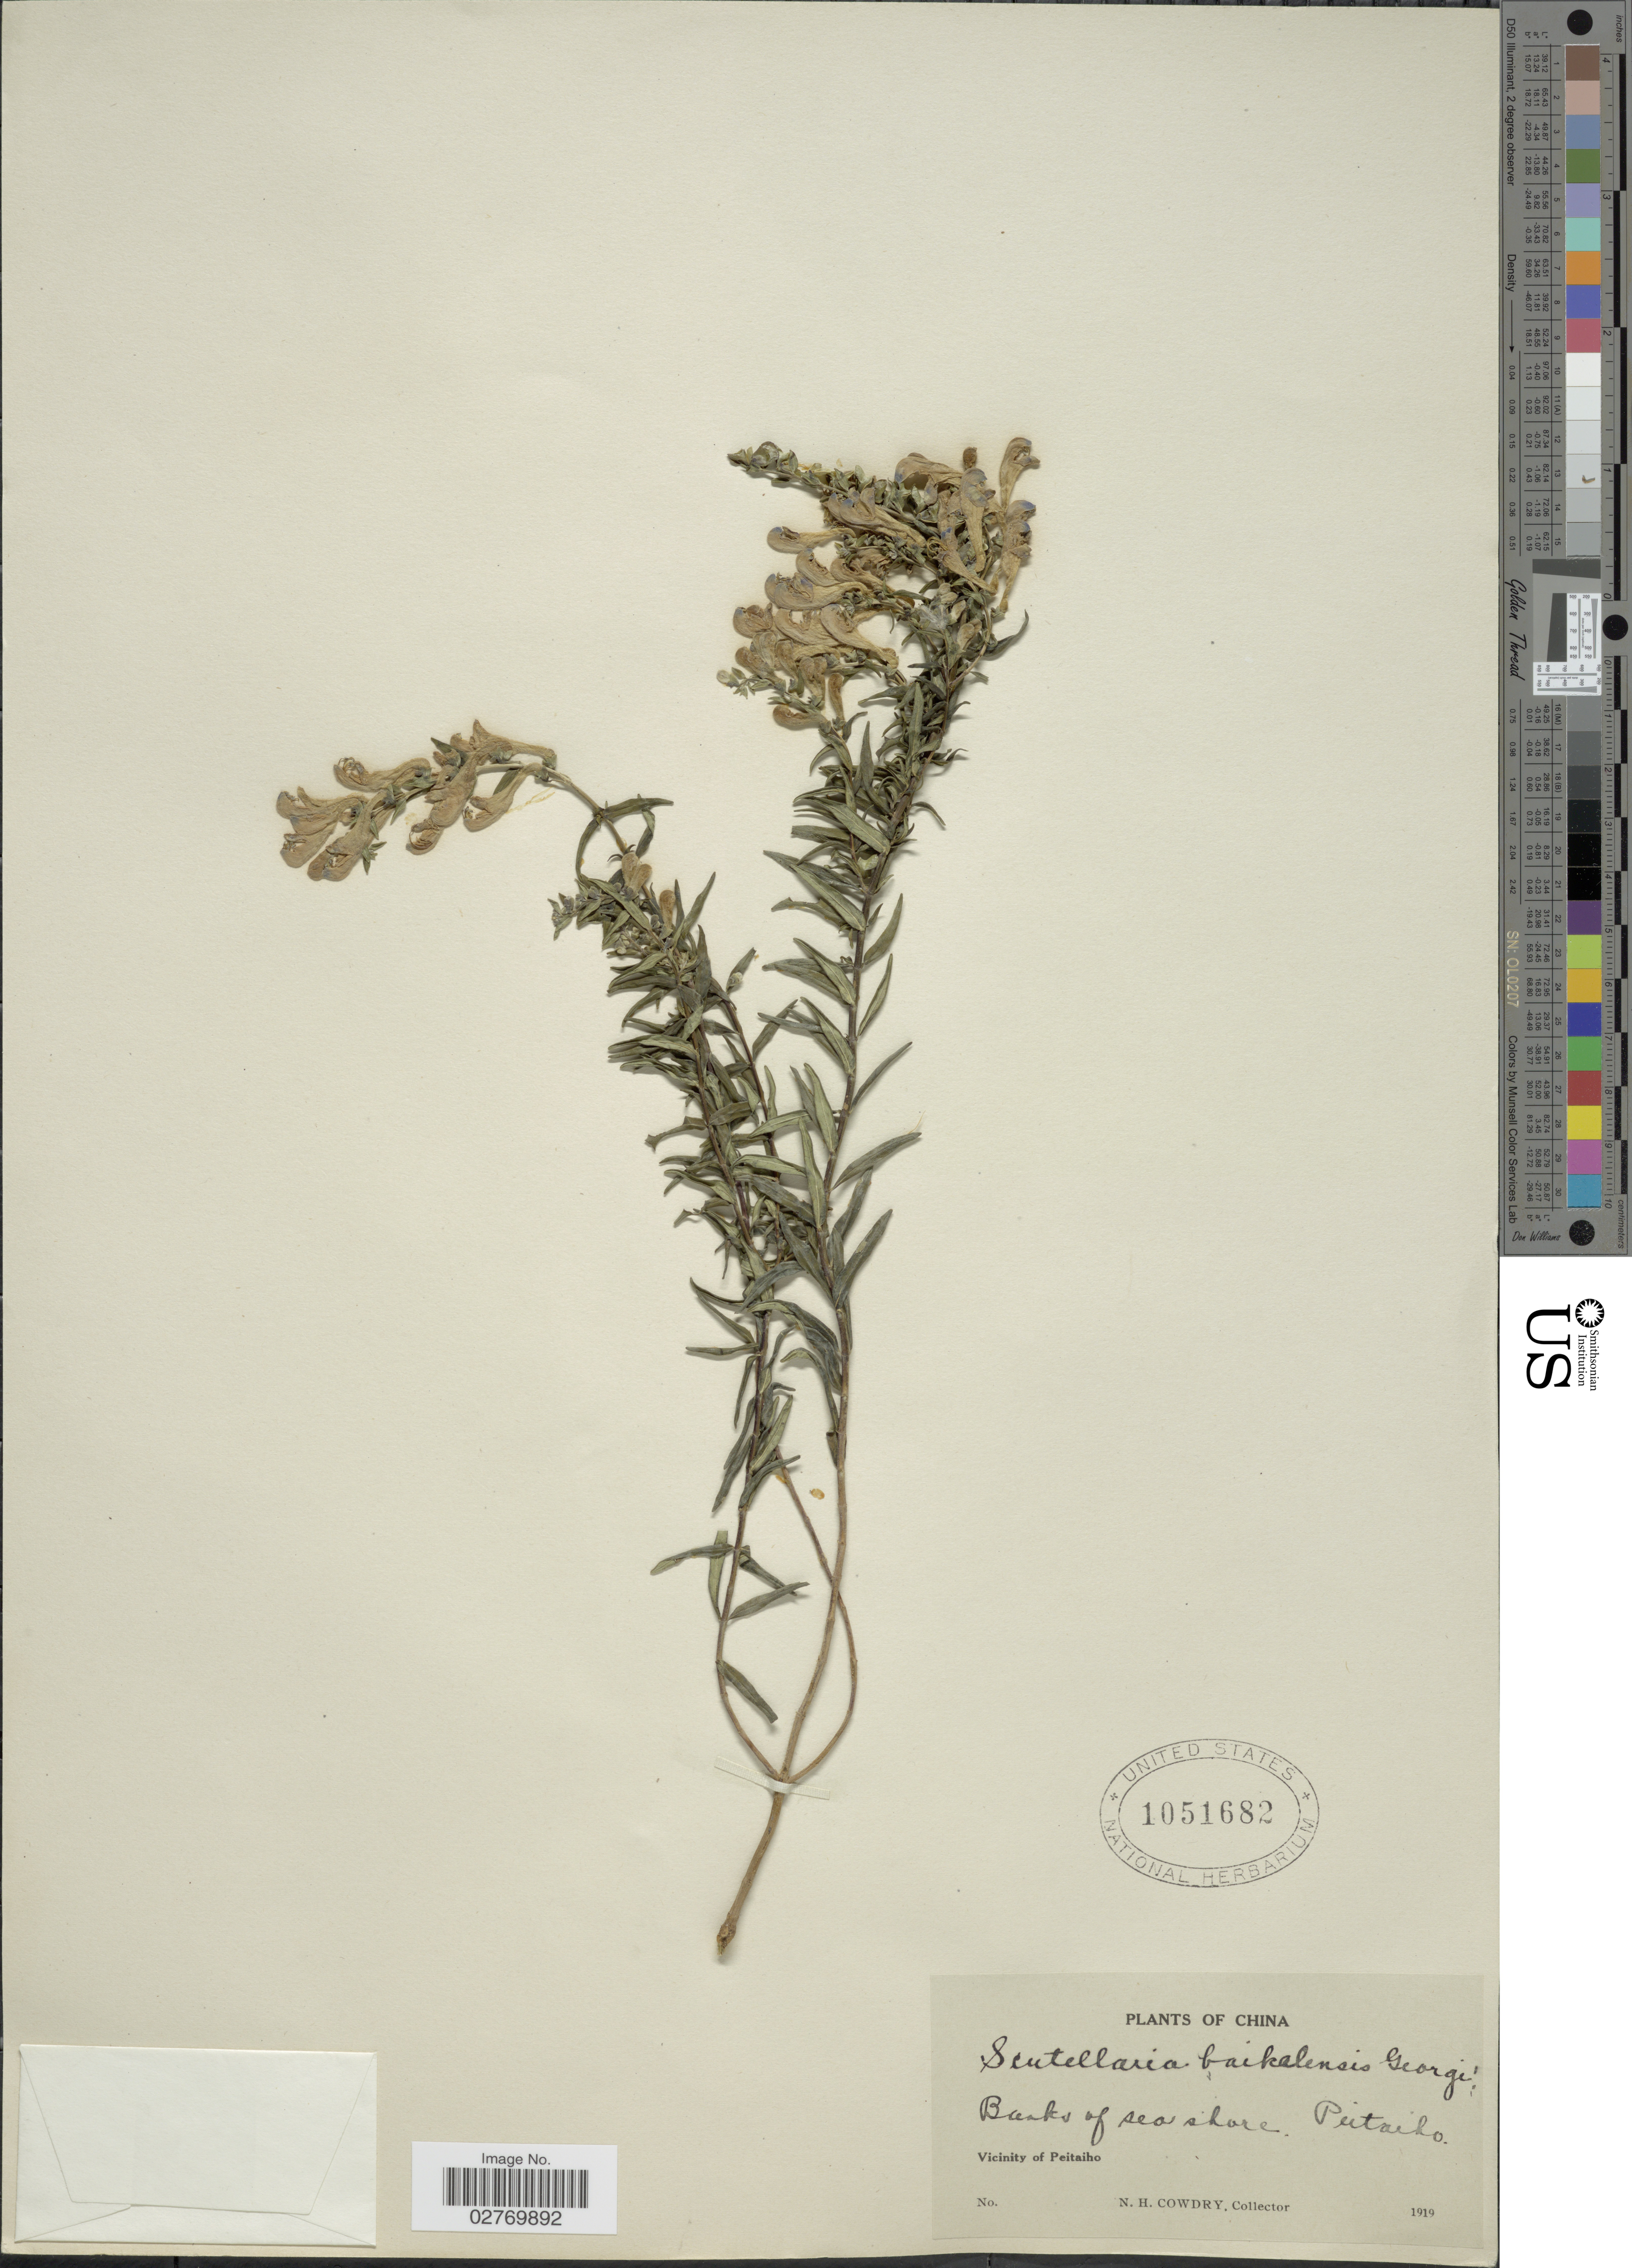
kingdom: Plantae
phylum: Tracheophyta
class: Magnoliopsida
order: Lamiales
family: Lamiaceae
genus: Scutellaria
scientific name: Scutellaria baicalensis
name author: Georgi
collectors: N. H. Cowdry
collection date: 1919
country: China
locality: Banks of sea shore. Peitaiho. Vicinity of Peitaiho.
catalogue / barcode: US 1051682